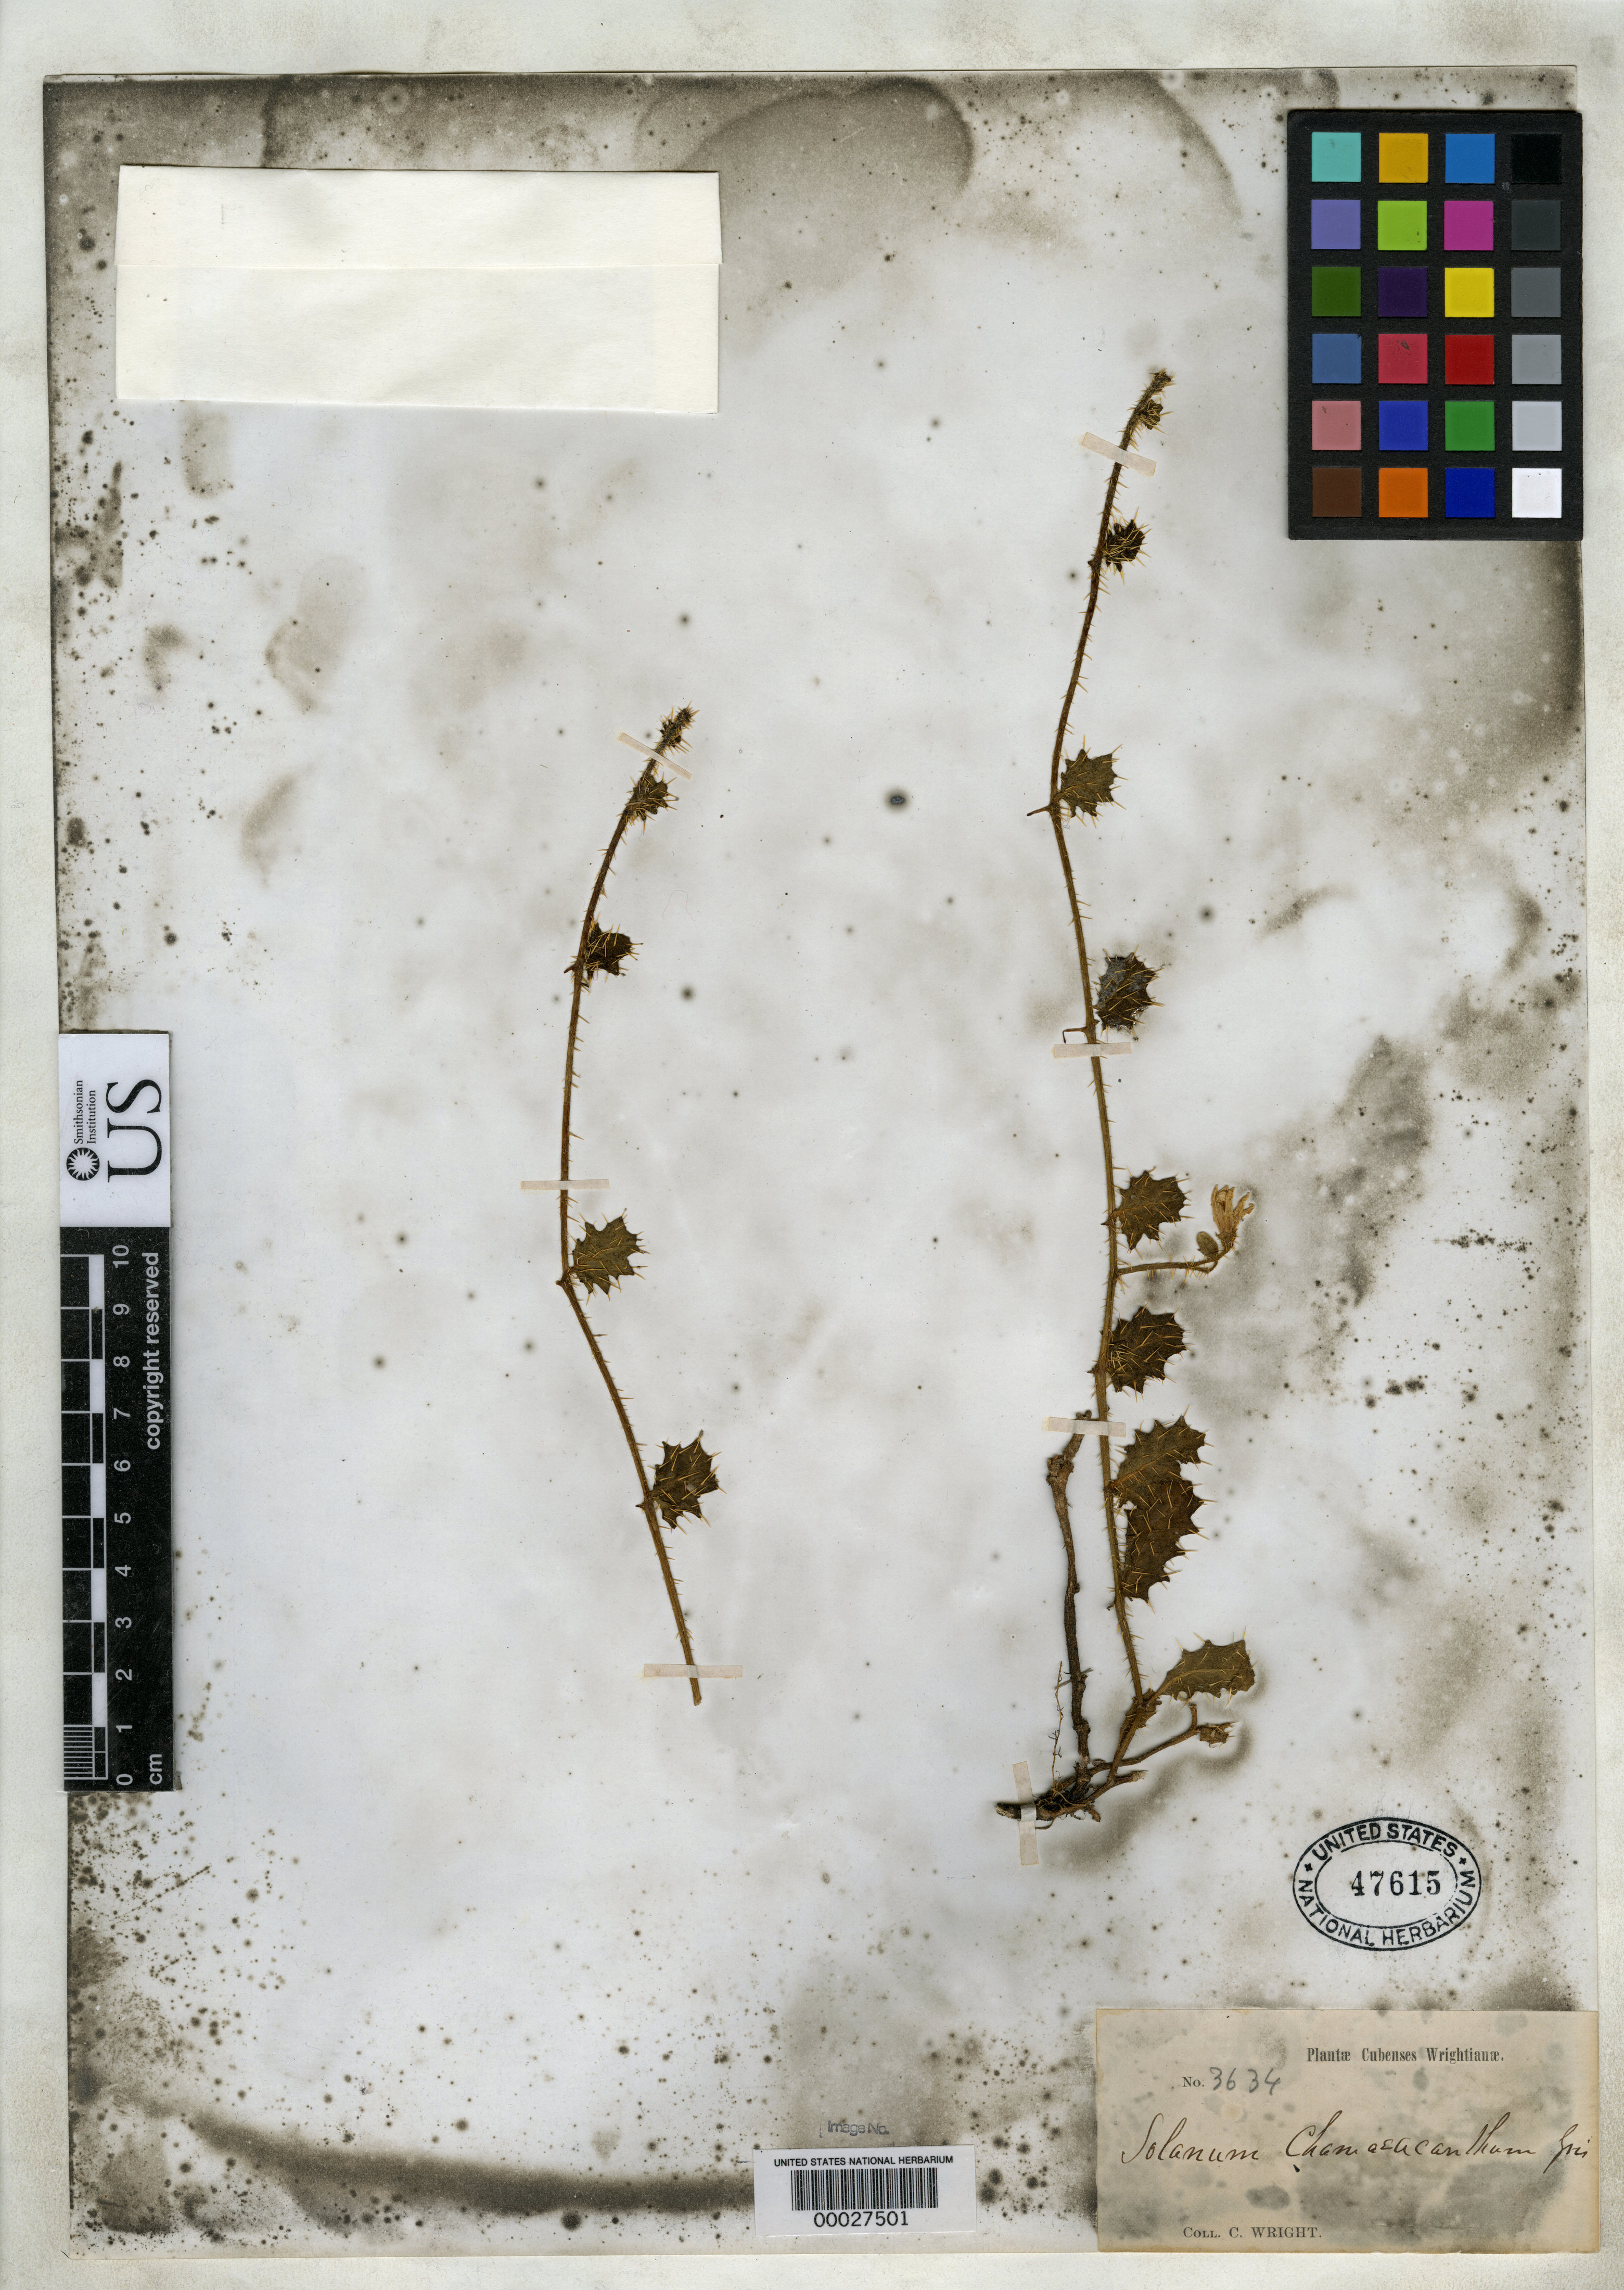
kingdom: Plantae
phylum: Tracheophyta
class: Magnoliopsida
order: Solanales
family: Solanaceae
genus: Solanum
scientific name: Solanum chamaeacanthum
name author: Griseb.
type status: Isosyntype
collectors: C. Wright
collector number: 3634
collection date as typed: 1865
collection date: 1865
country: Cuba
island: Greater Antilles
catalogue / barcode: US 47615